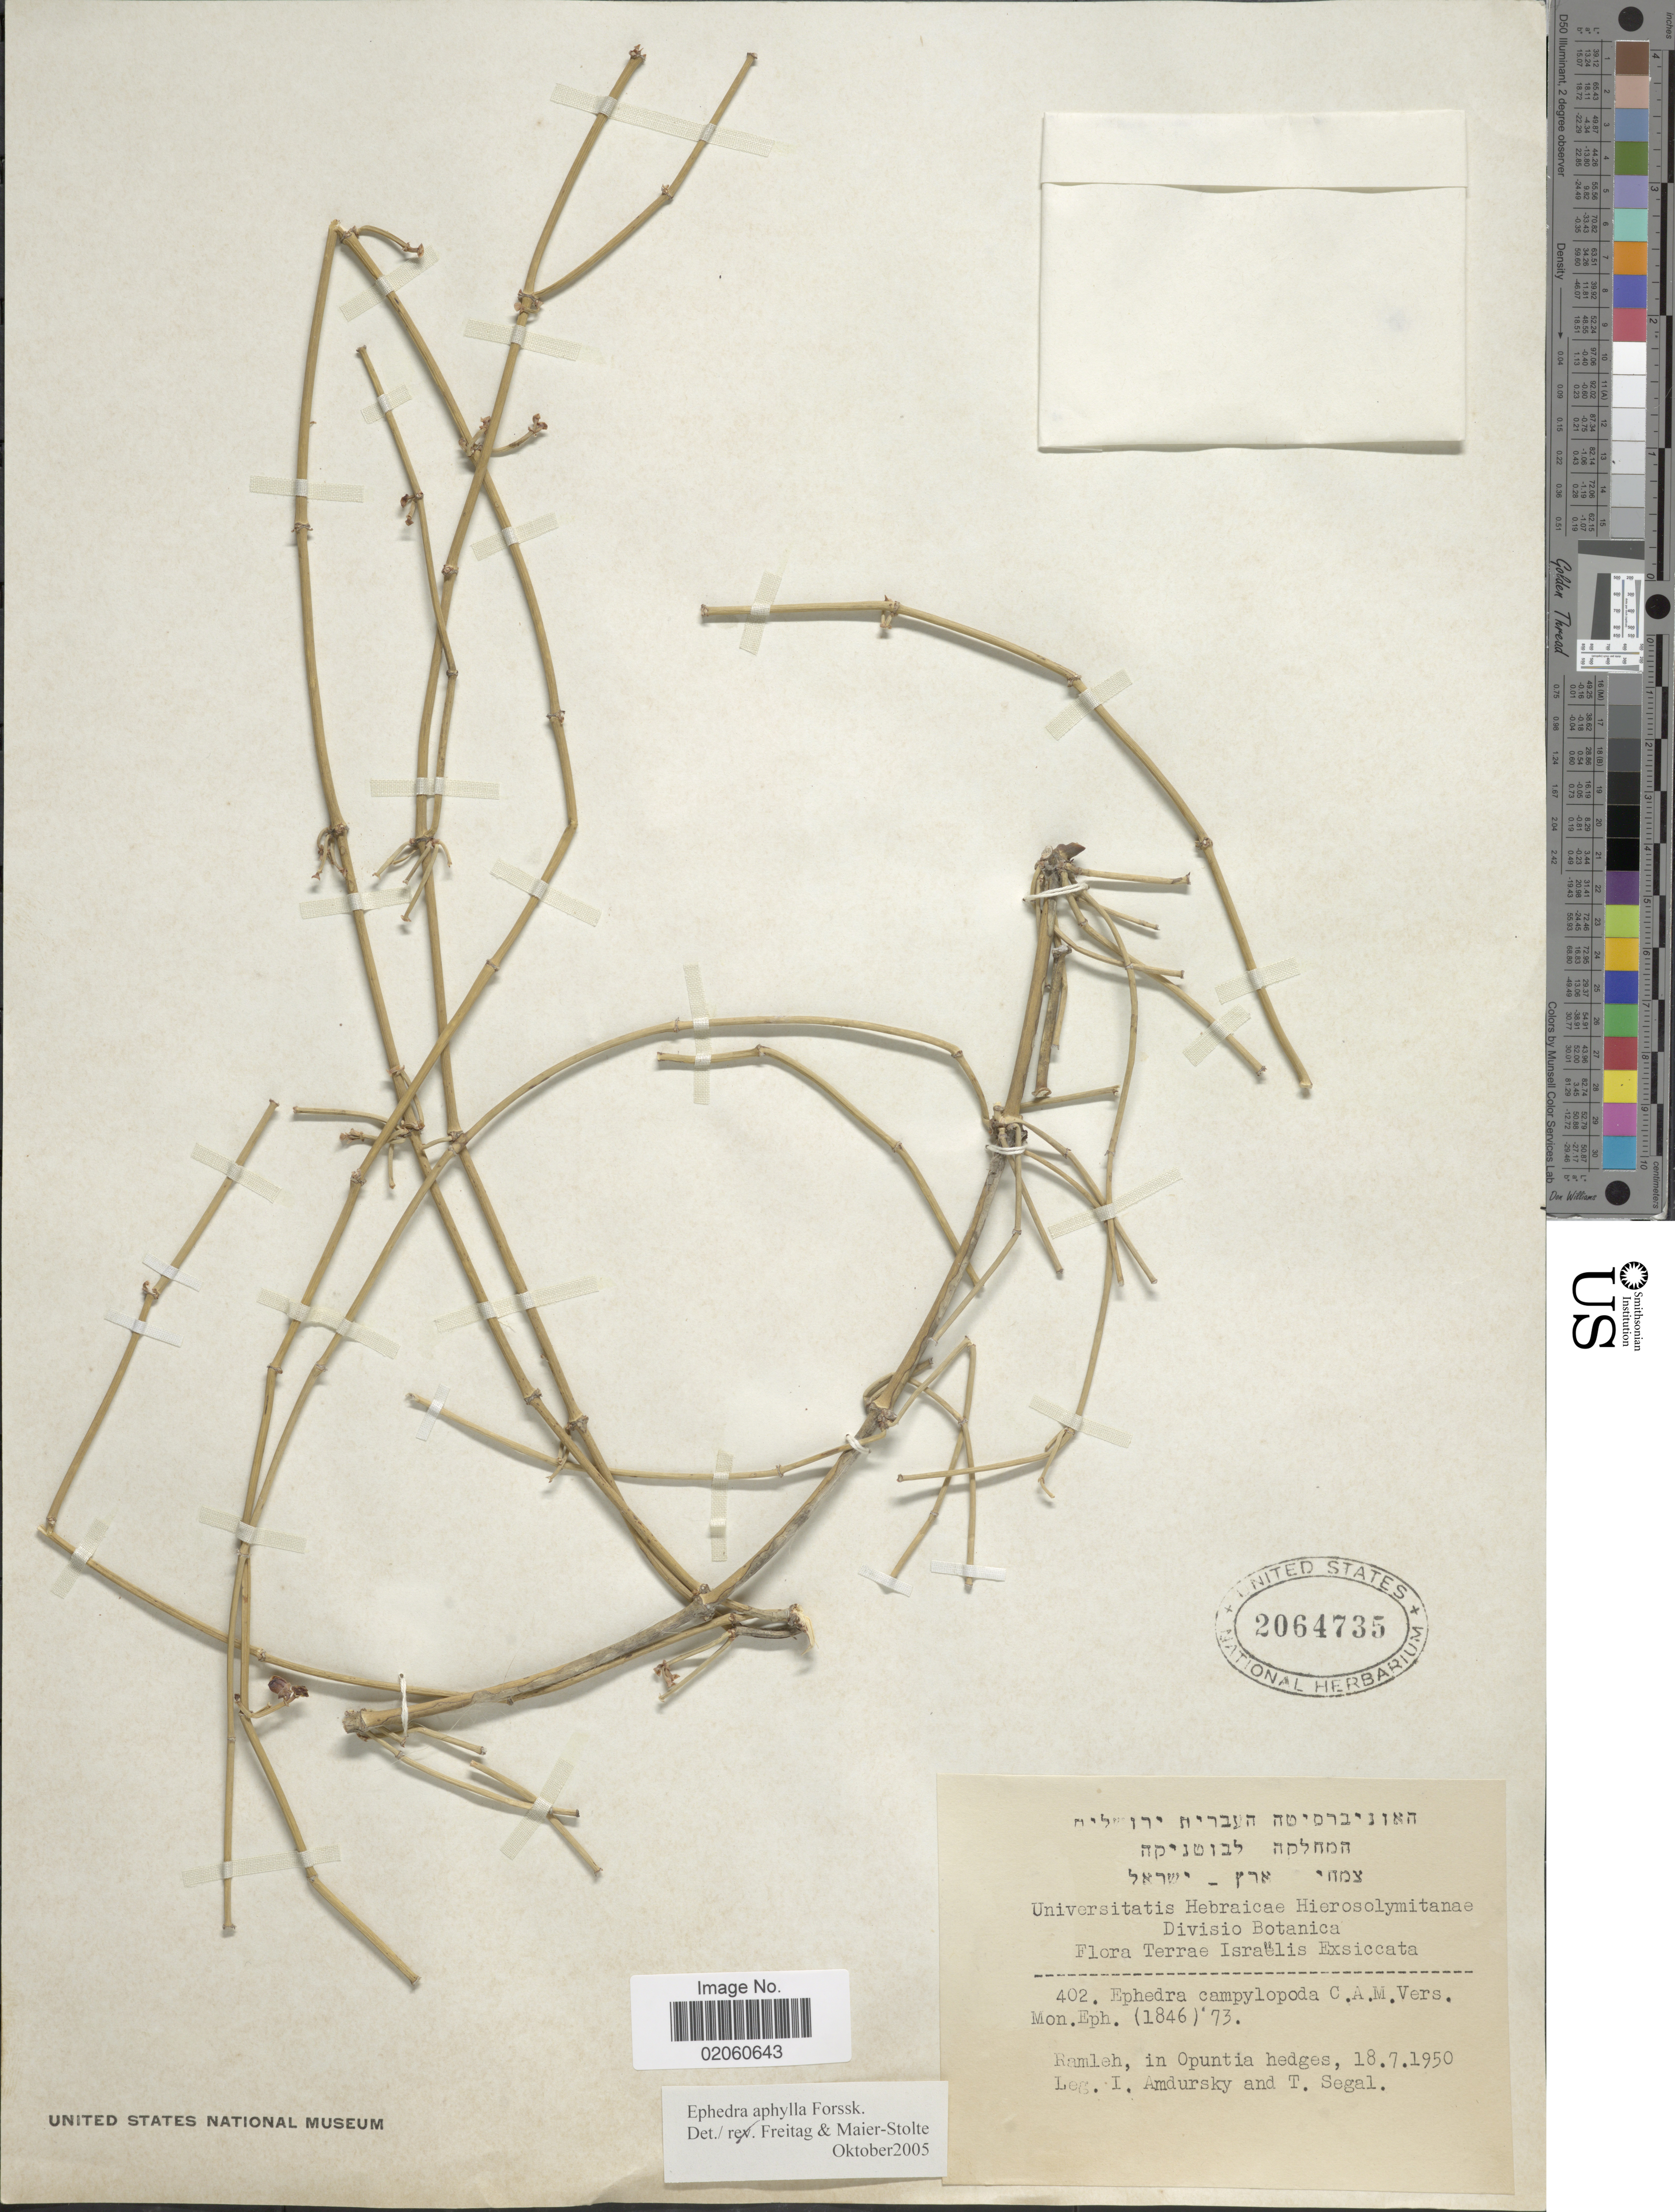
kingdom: Plantae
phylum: Tracheophyta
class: Gnetopsida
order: Ephedrales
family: Ephedraceae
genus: Ephedra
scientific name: Ephedra aphylla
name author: Forssk.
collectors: I. Amdursky & T. Segal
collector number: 402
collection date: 1950-07-18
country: Israel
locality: Terrae Israelis, Ramleh, in Puntia hedges.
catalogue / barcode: US 2064735